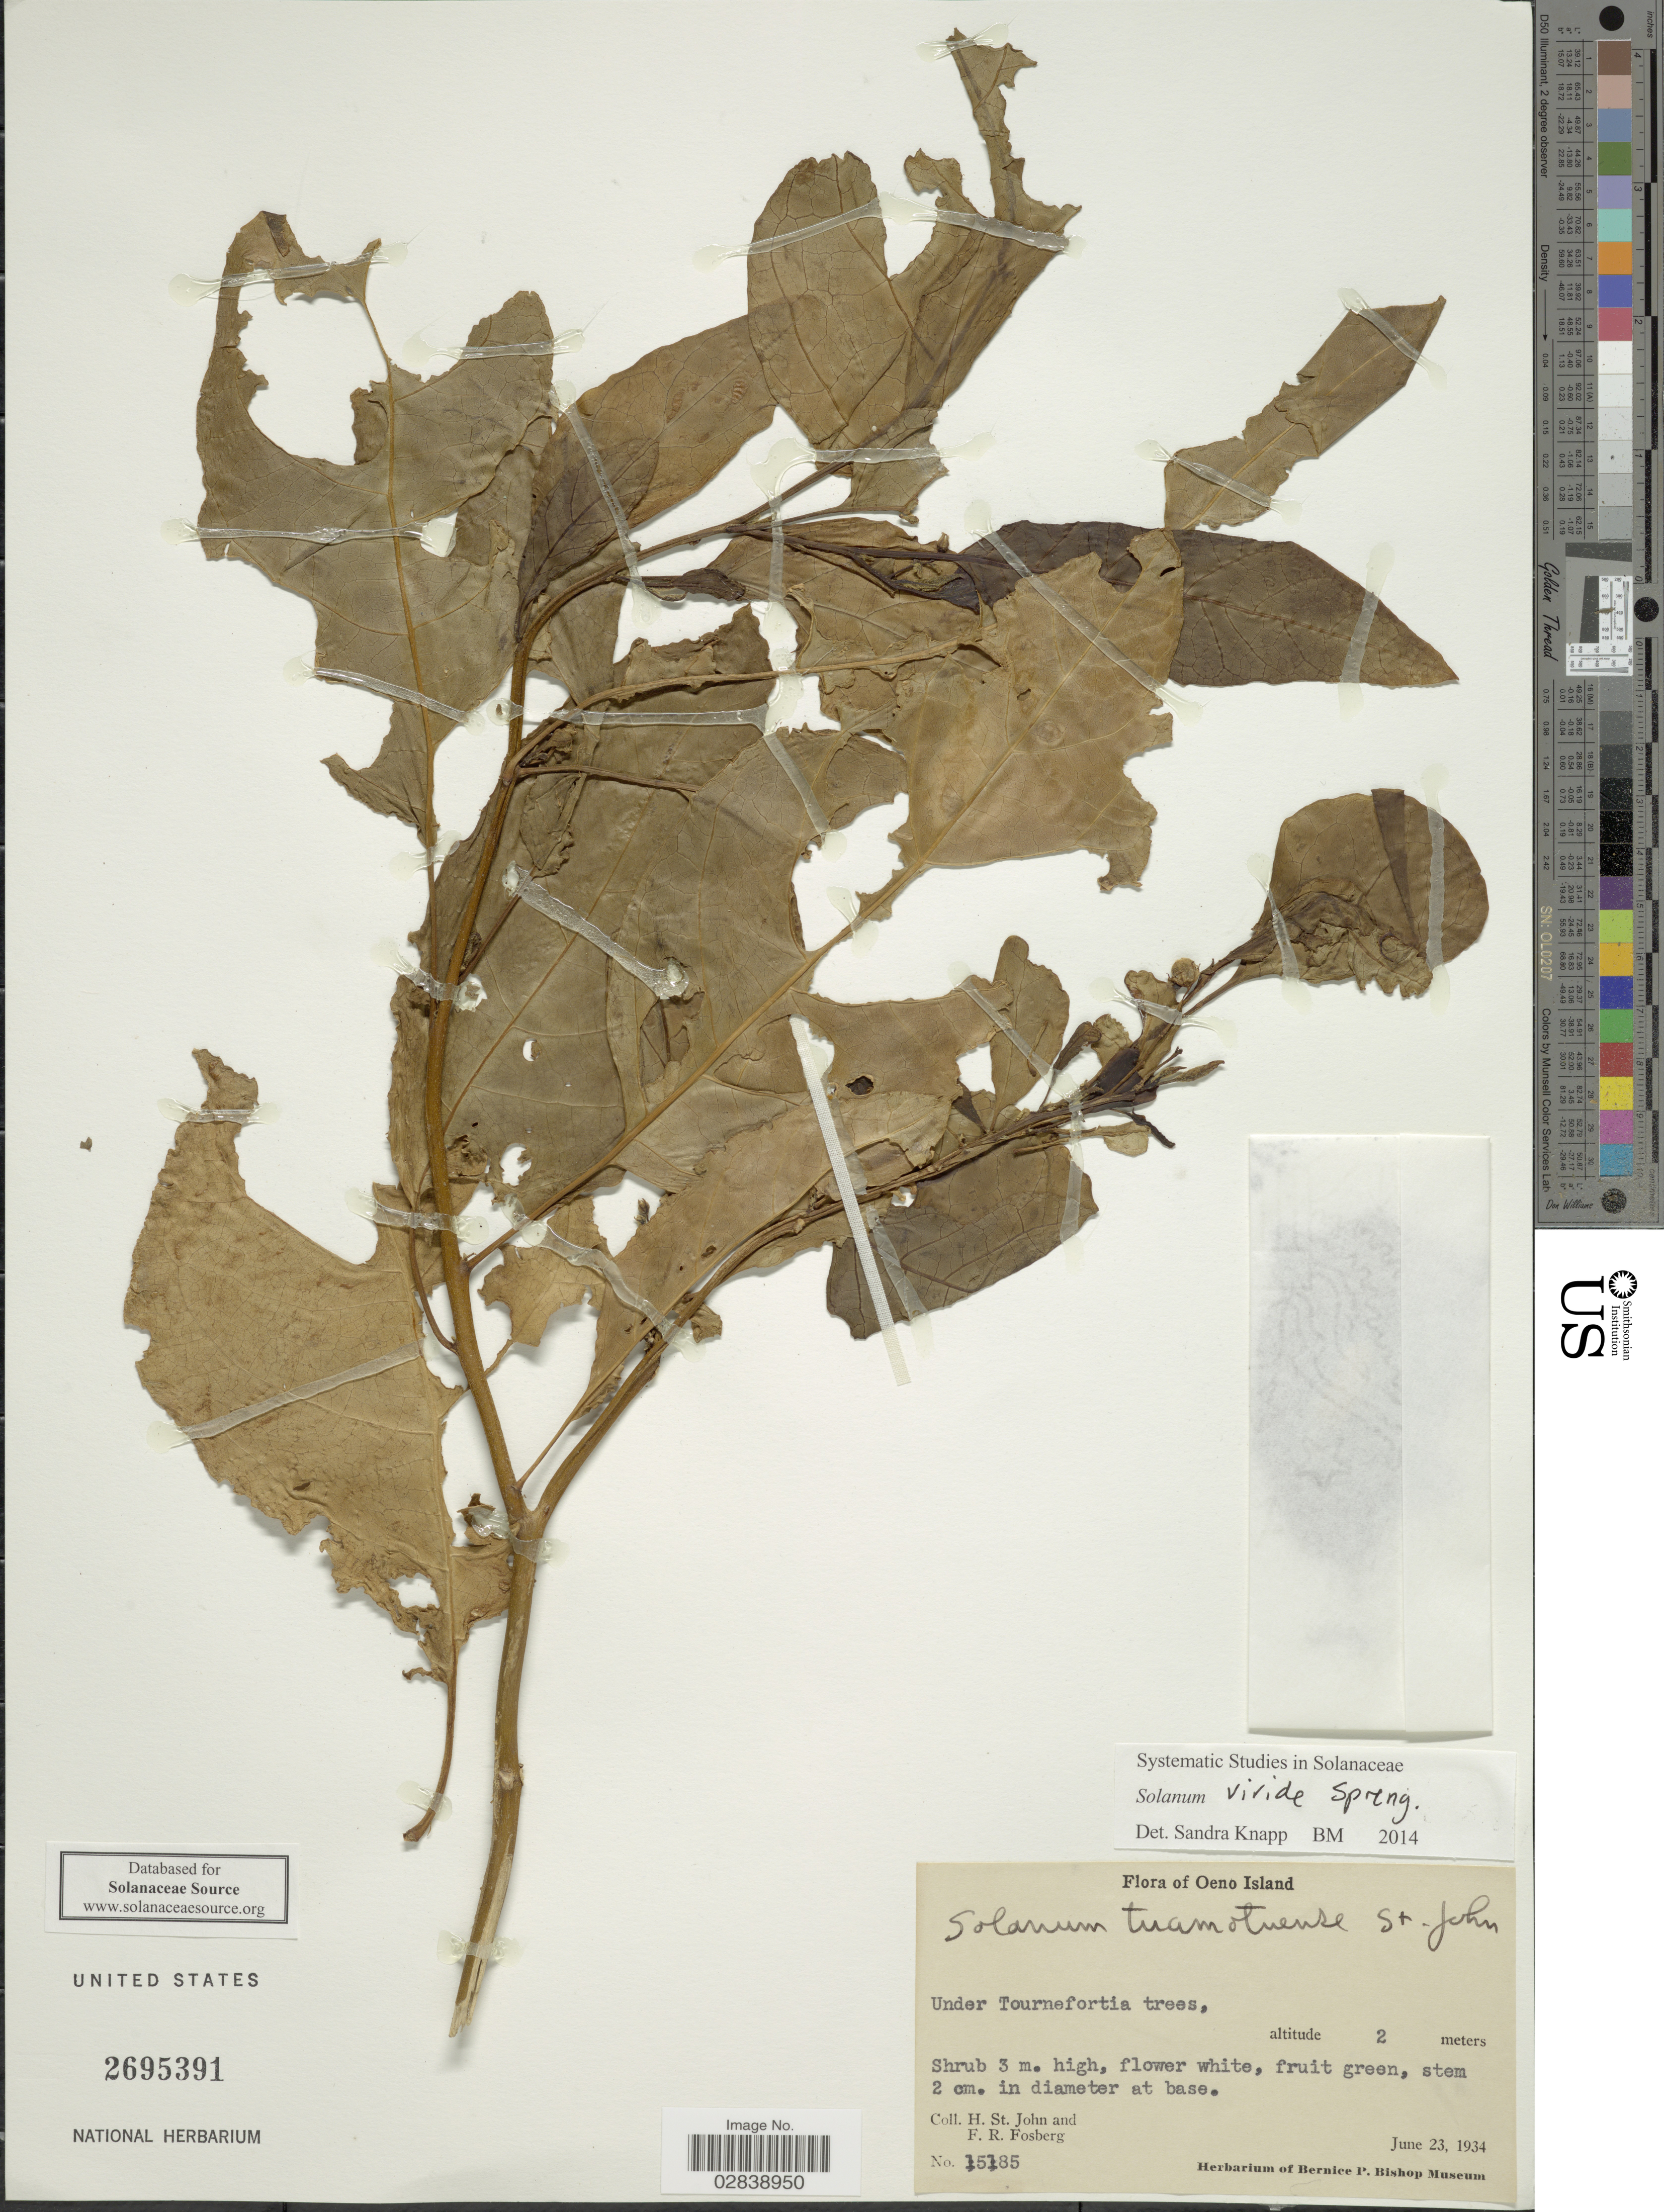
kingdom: Plantae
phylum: Tracheophyta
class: Magnoliopsida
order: Solanales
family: Solanaceae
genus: Solanum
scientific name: Solanum viride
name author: G. Forst. ex Spreng.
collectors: H. St. John & F. R. Fosberg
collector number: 15185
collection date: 1934-06-23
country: Pitcairn Islands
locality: Oeno Island.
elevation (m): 2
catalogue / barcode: US 2695391